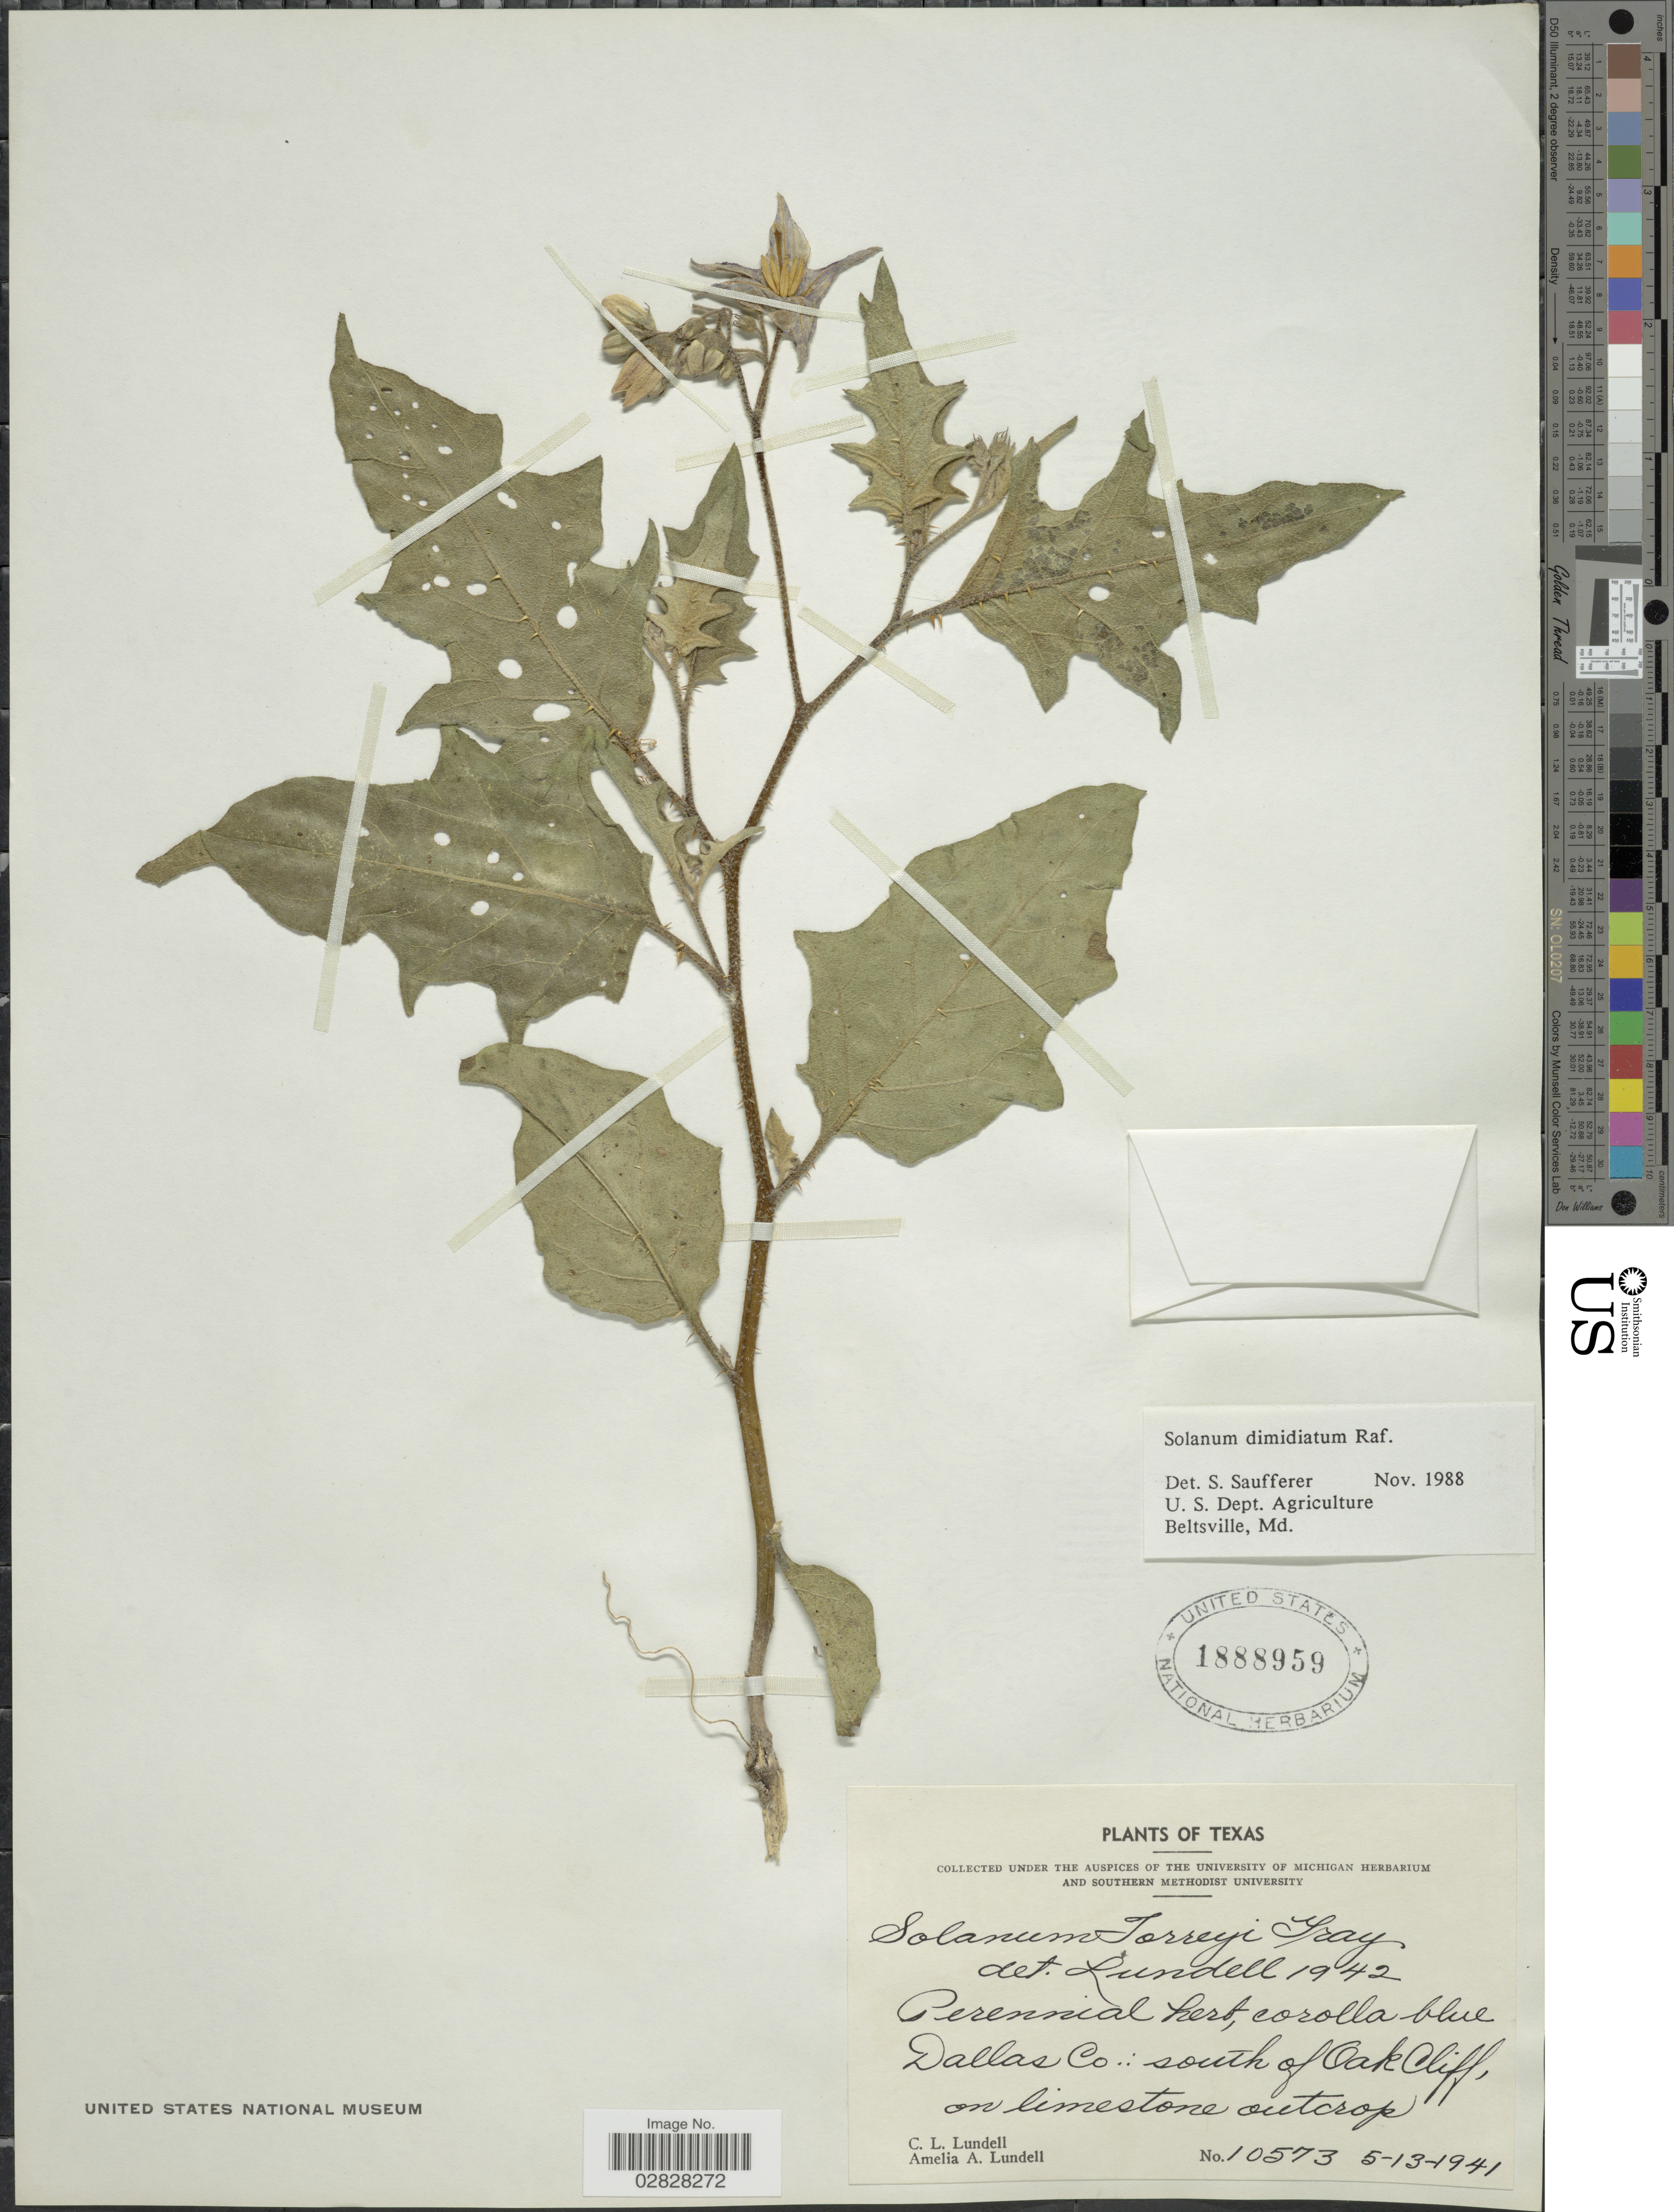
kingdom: Plantae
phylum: Tracheophyta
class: Magnoliopsida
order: Solanales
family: Solanaceae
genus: Solanum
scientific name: Solanum dimidiatum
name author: Raf.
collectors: C. L. Lundell & A. A. Lundell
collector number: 10573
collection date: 1941-05-13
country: United States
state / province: Texas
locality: Dallas Co.: south of Oak Cliff, on limestone outcrop.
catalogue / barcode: US 1888959